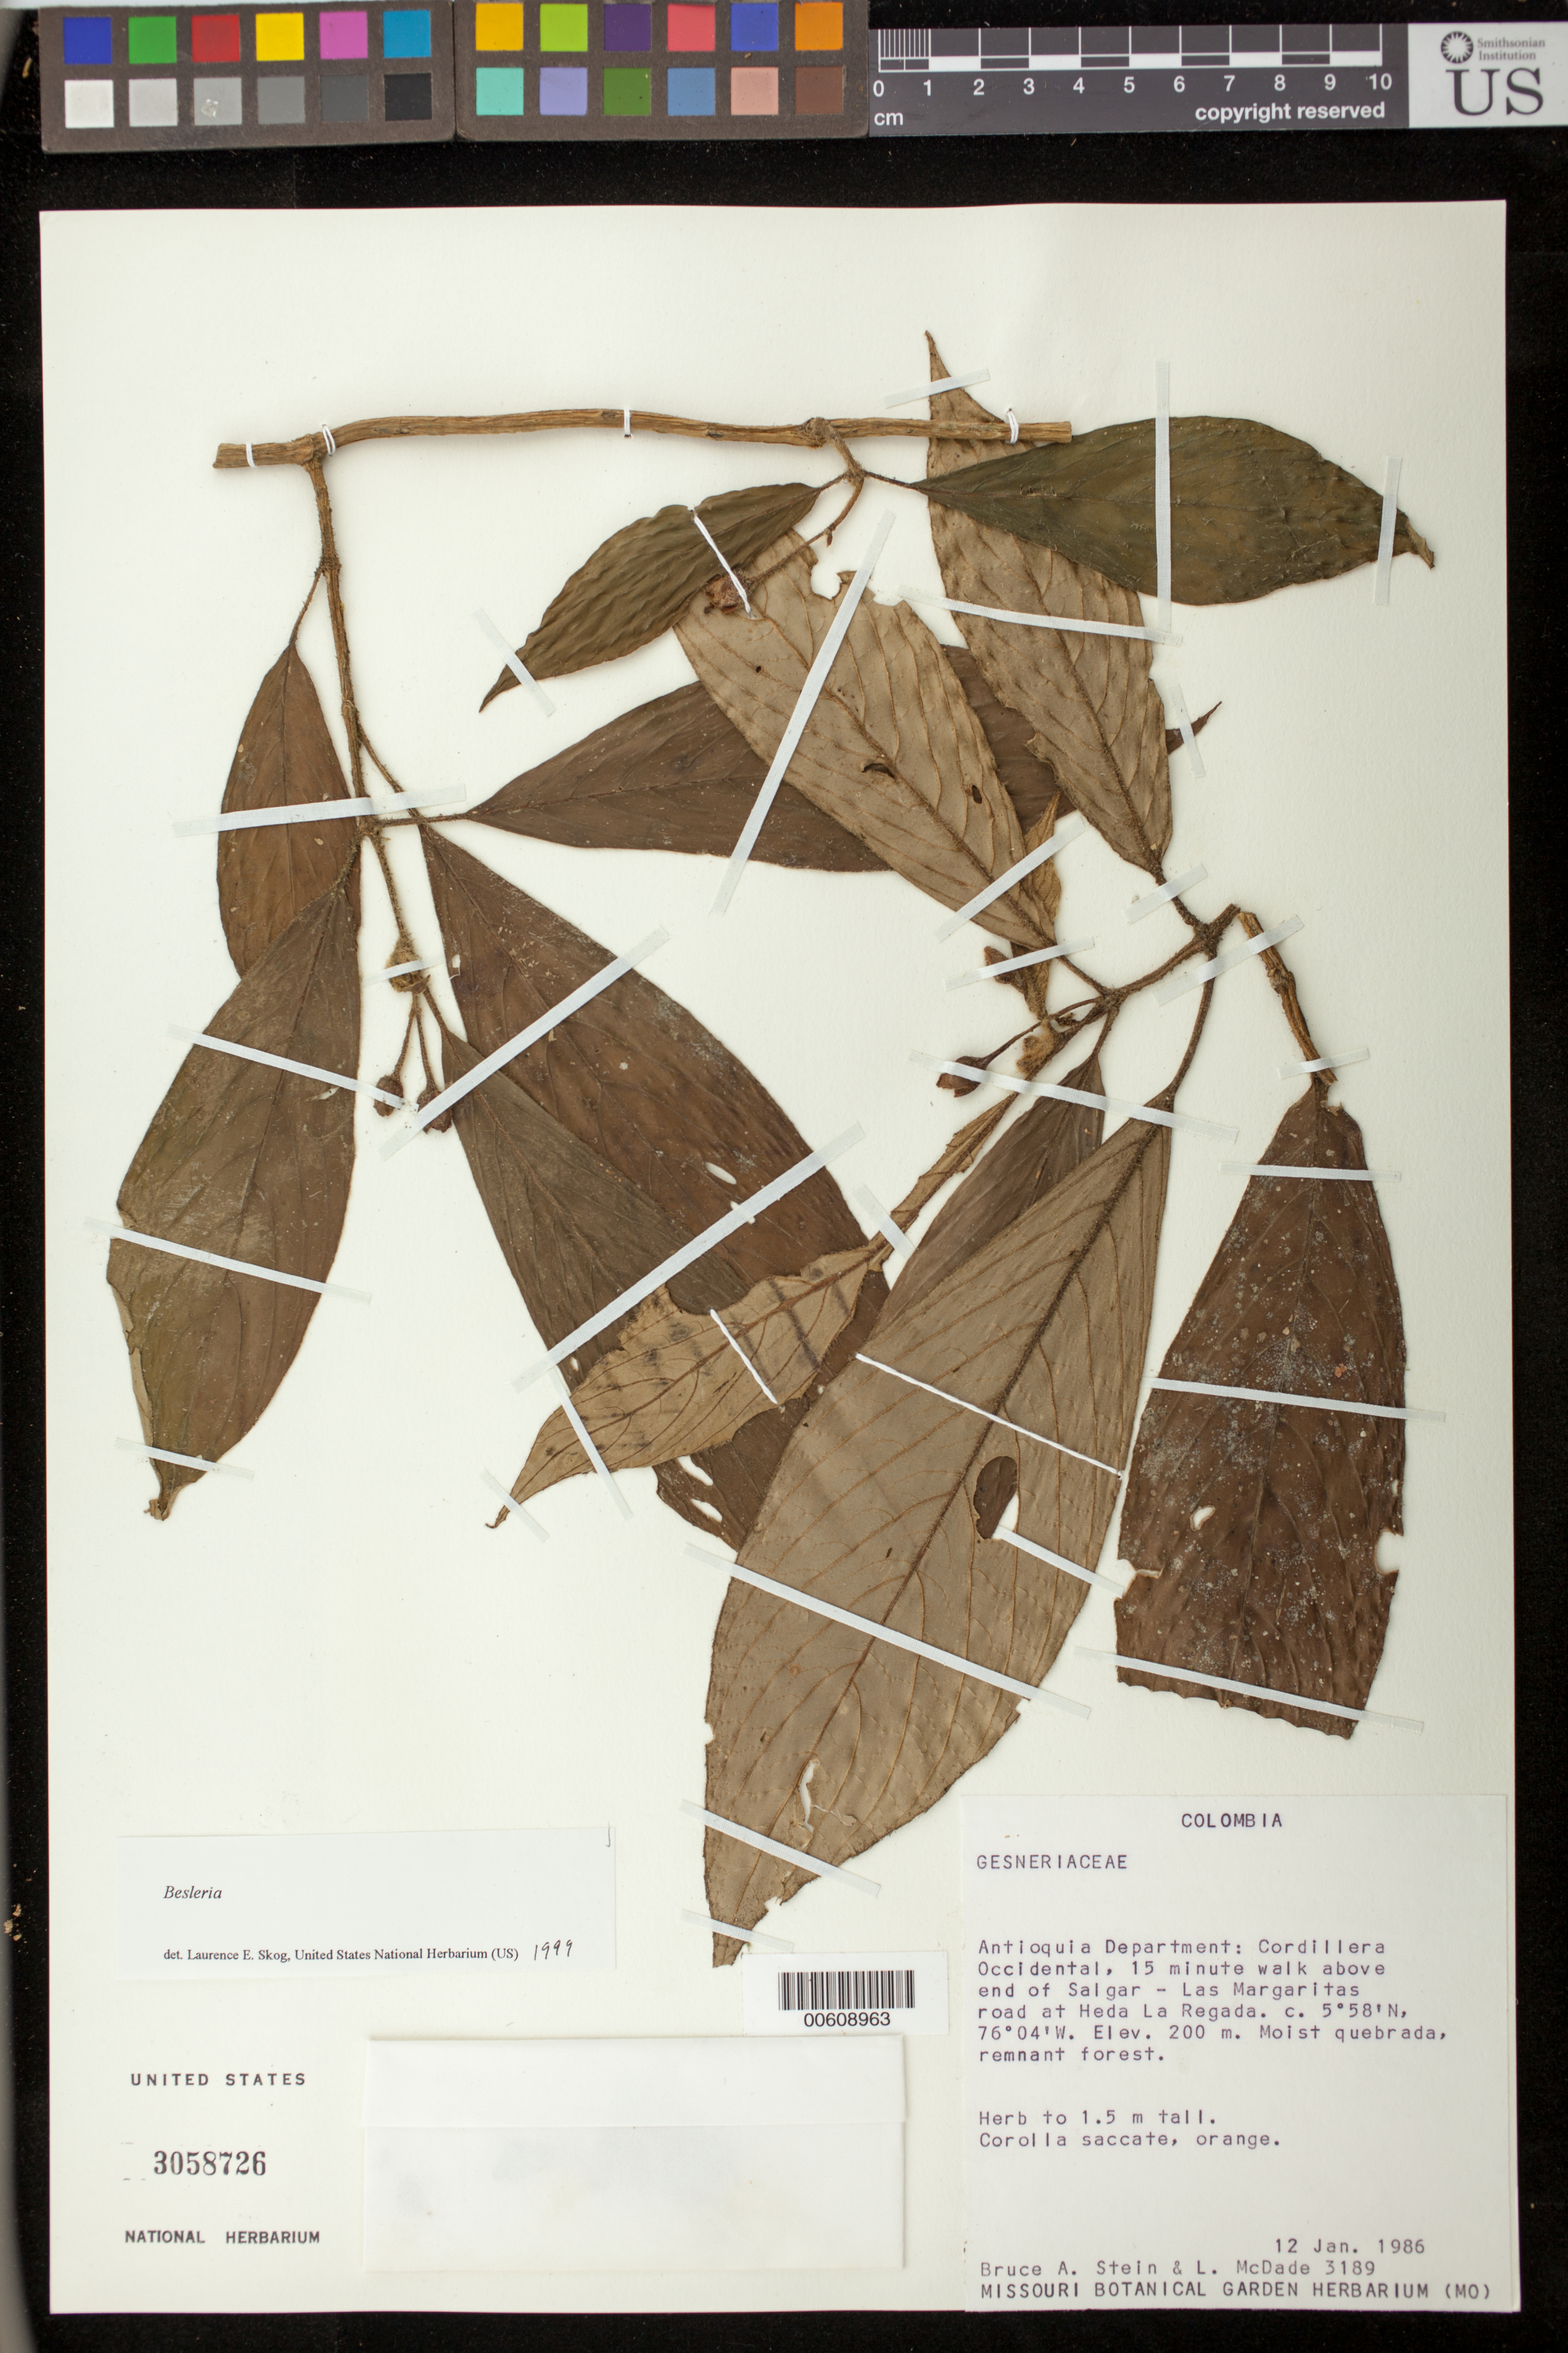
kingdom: Plantae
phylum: Tracheophyta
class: Magnoliopsida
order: Lamiales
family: Gesneriaceae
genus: Besleria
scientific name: Besleria sp.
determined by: Skog, Laurence E.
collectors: B. A. Stein & L. McDade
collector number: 3189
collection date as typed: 12 Jan 1986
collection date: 1986-01-12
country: Colombia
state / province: Antioquia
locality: Cordillera Occidental, 15 minute walk above end of Salgar - Las Margaritas road at Heda La Regada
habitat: Moist quebrada, remnant forest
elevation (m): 200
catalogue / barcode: US 3058726